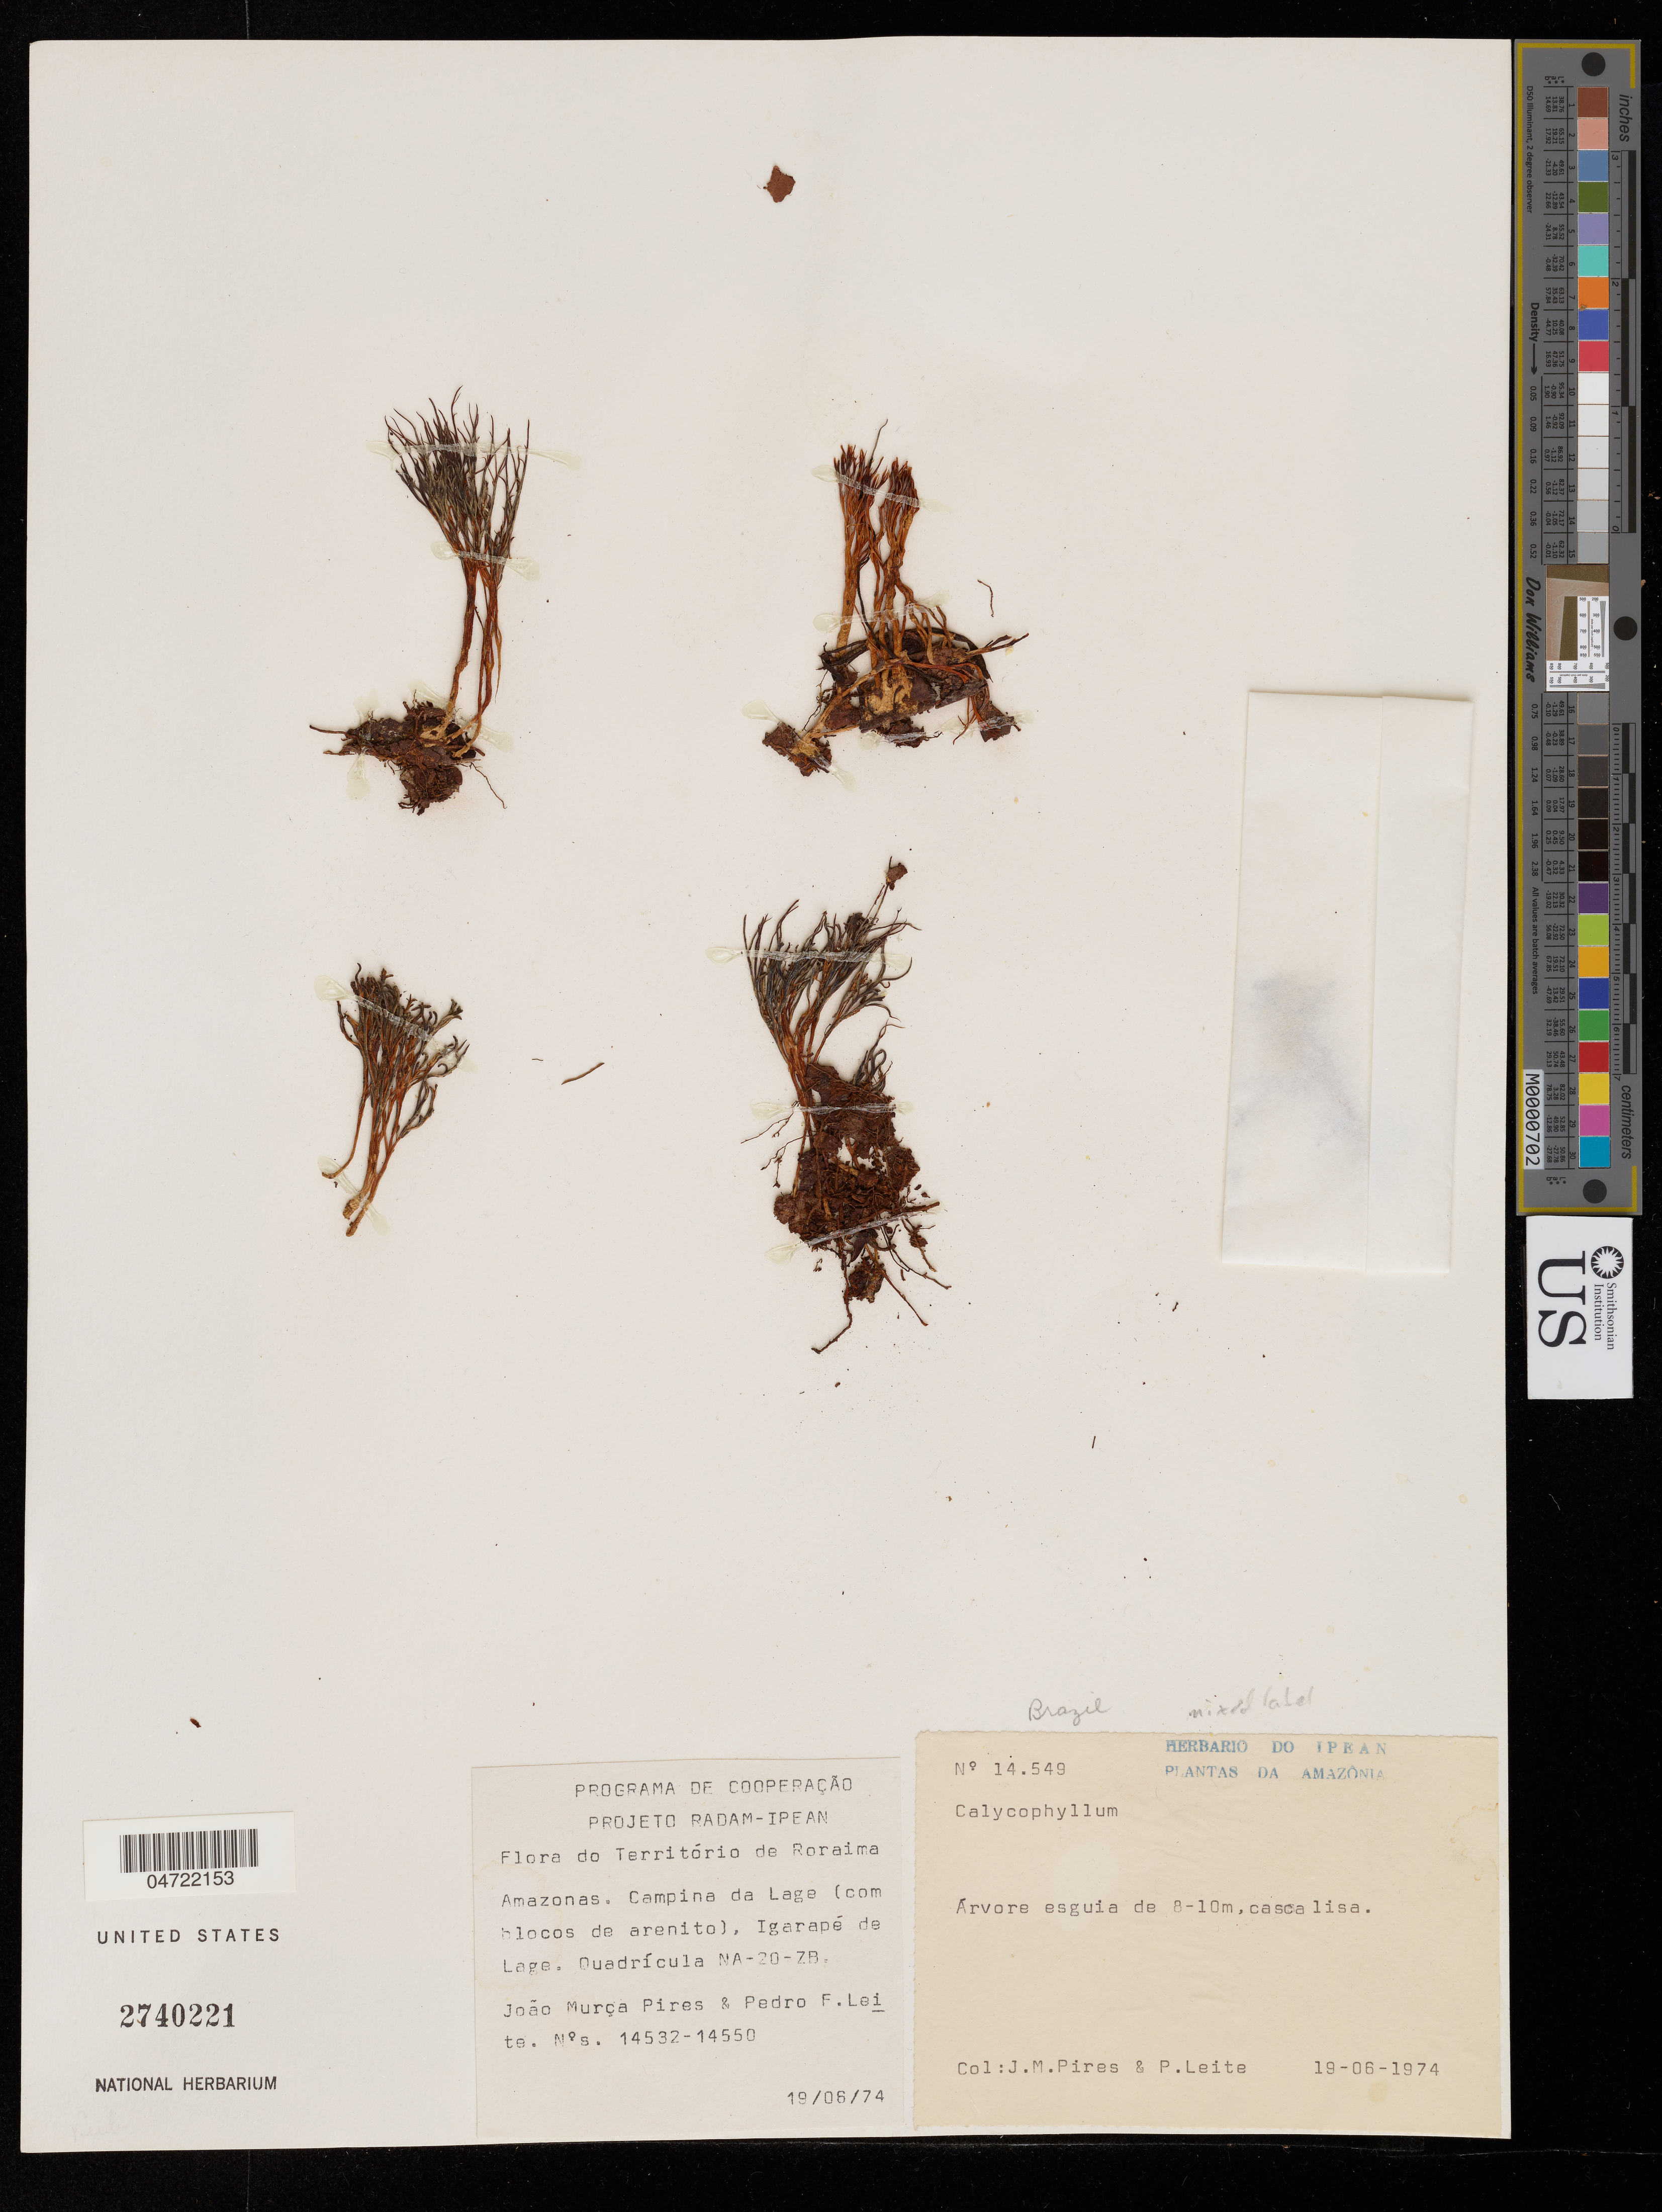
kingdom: Plantae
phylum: Tracheophyta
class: Magnoliopsida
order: Gentianales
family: Rubiaceae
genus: Calycophyllum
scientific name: Calycophyllum sp.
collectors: J. M. Pires, P. Leite & D. de Andrada Lima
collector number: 14549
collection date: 1974-06-19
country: Brazil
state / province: Roraima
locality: Território de Roraima Venezuela: rodovia BR-174 à 7km de Santa Helena; Quadrícula NA-2-ZD.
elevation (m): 1000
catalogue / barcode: US 2740221